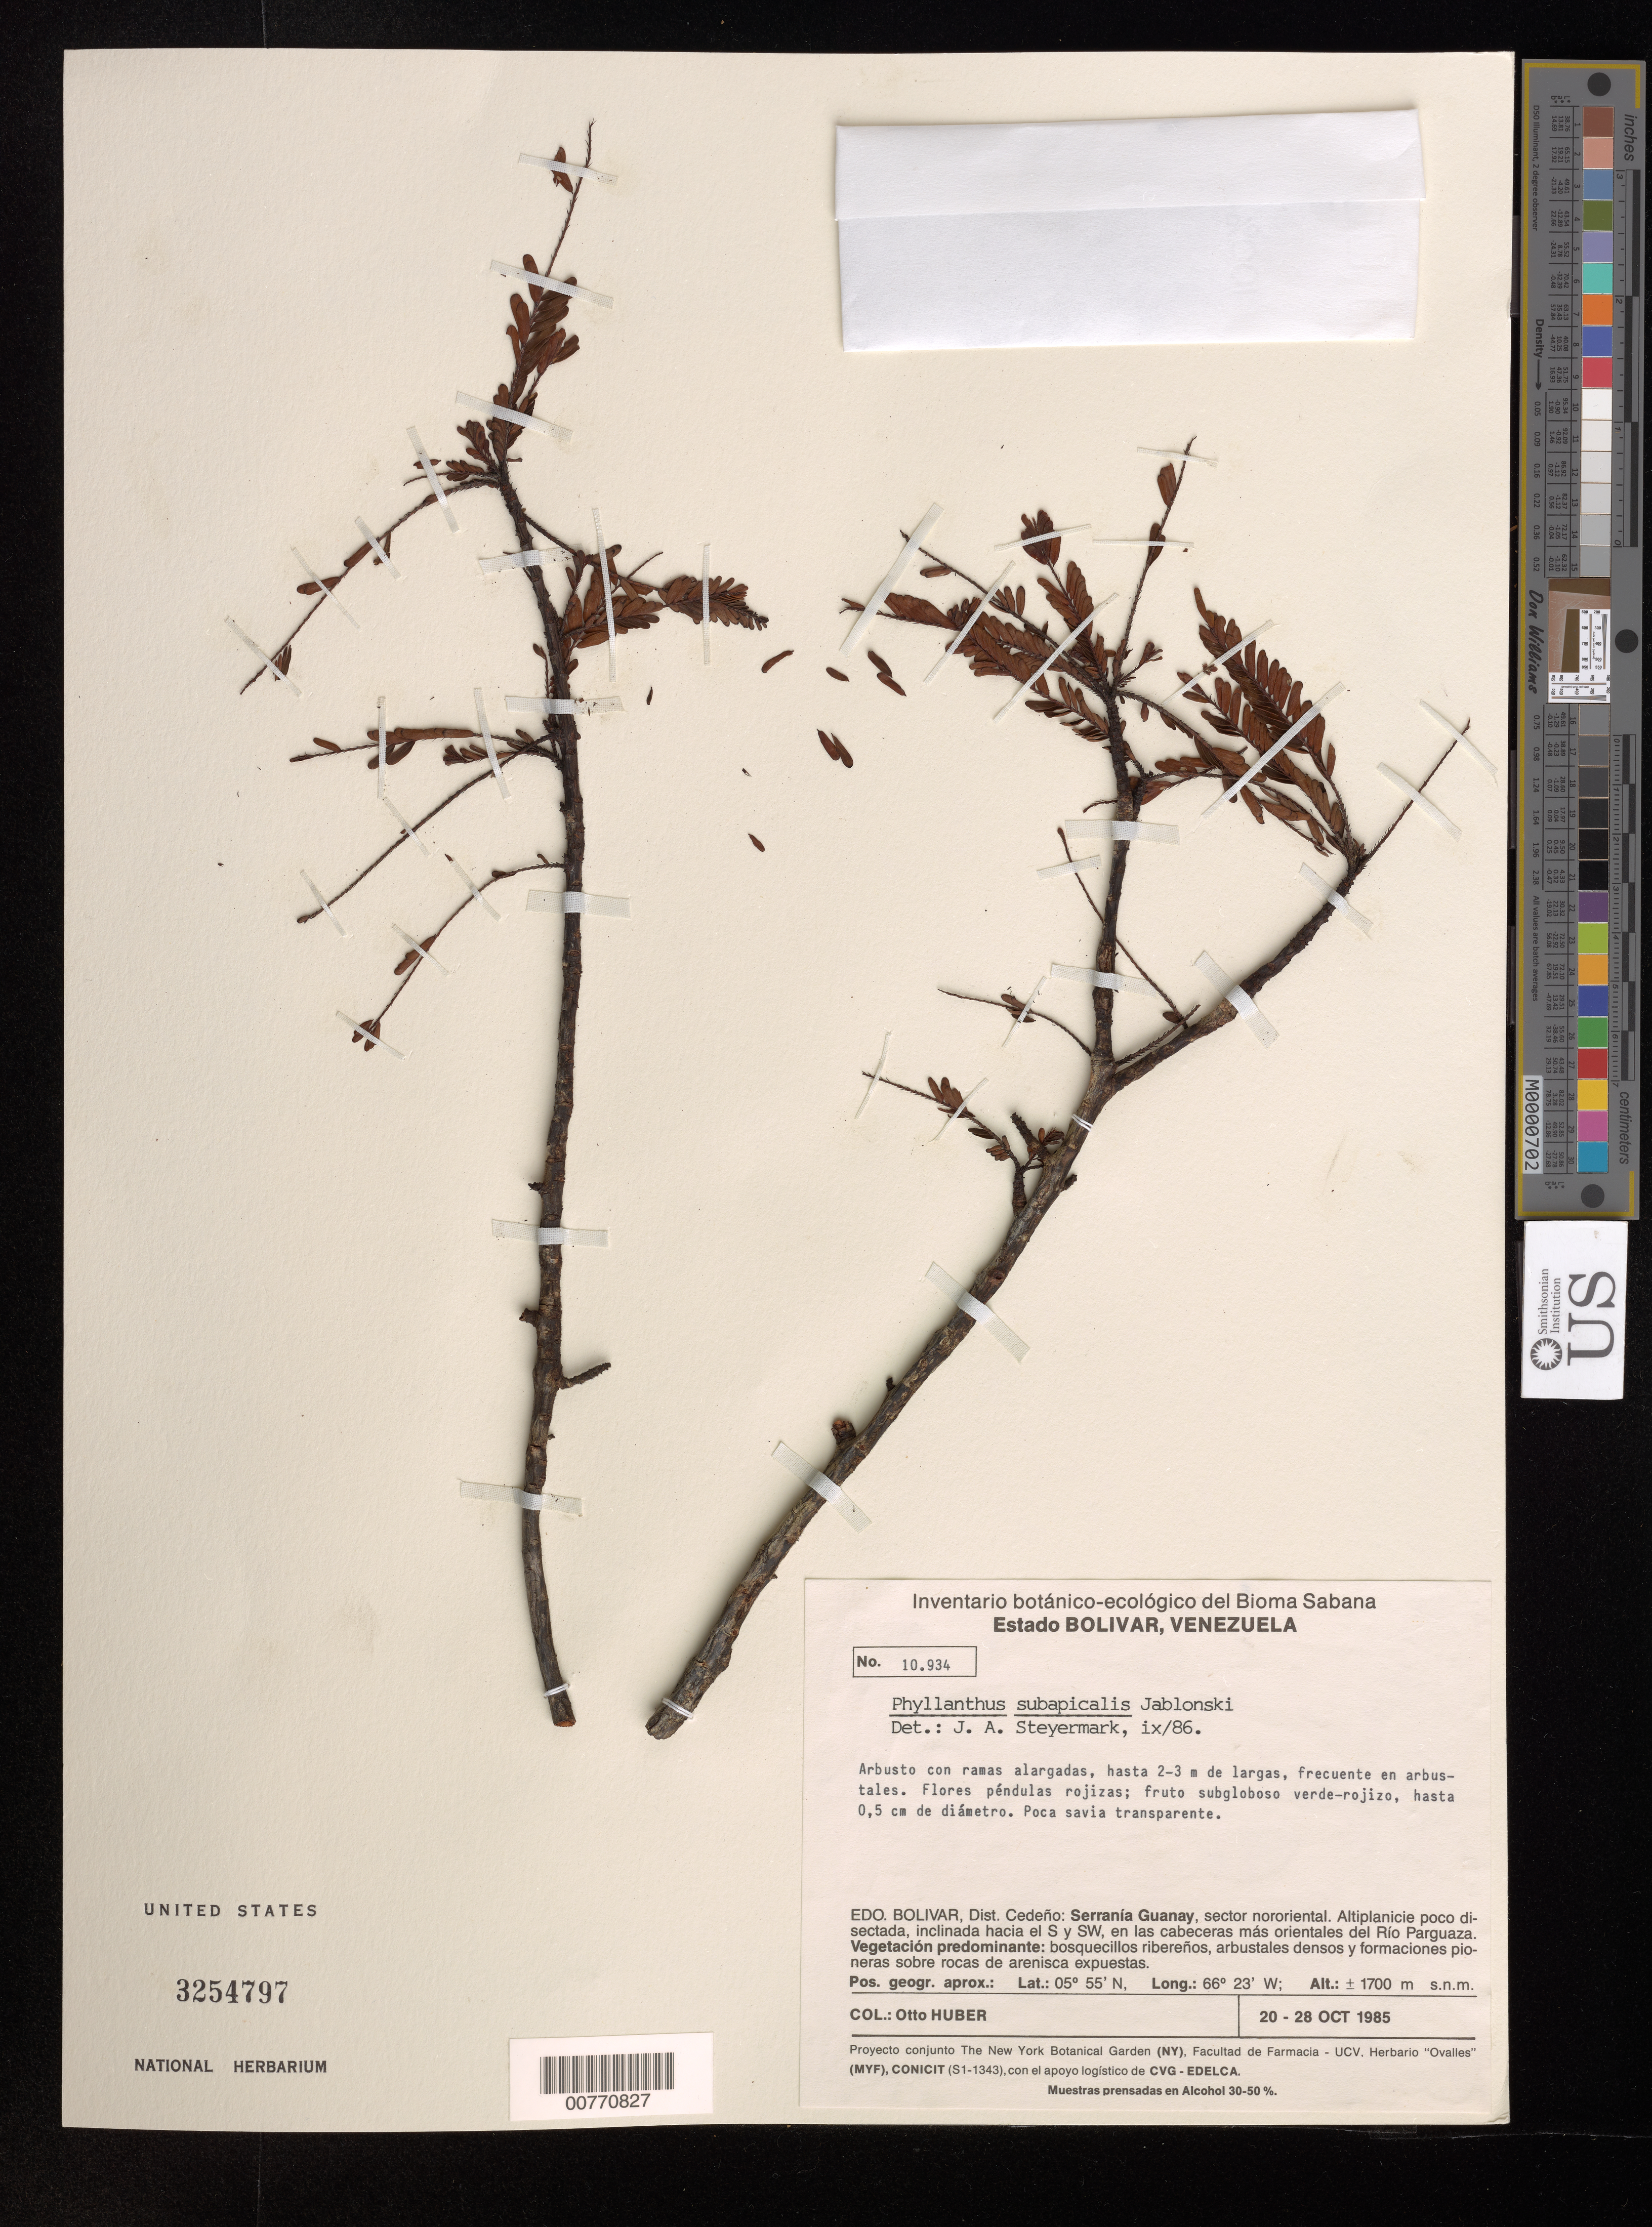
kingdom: Plantae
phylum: Tracheophyta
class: Magnoliopsida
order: Malpighiales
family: Phyllanthaceae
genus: Phyllanthus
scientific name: Phyllanthus subapicalis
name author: Jabl.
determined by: Steyermark, Julian A., (VEN)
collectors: O. Huber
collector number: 10934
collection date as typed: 20-Oct-85 to 28-Oct-85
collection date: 1985-10-20/1985-10-28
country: Venezuela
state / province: Bolívar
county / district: Cedeño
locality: Serrania Guanay, Río Parguaza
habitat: Arbustales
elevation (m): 1700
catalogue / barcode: US 3254797